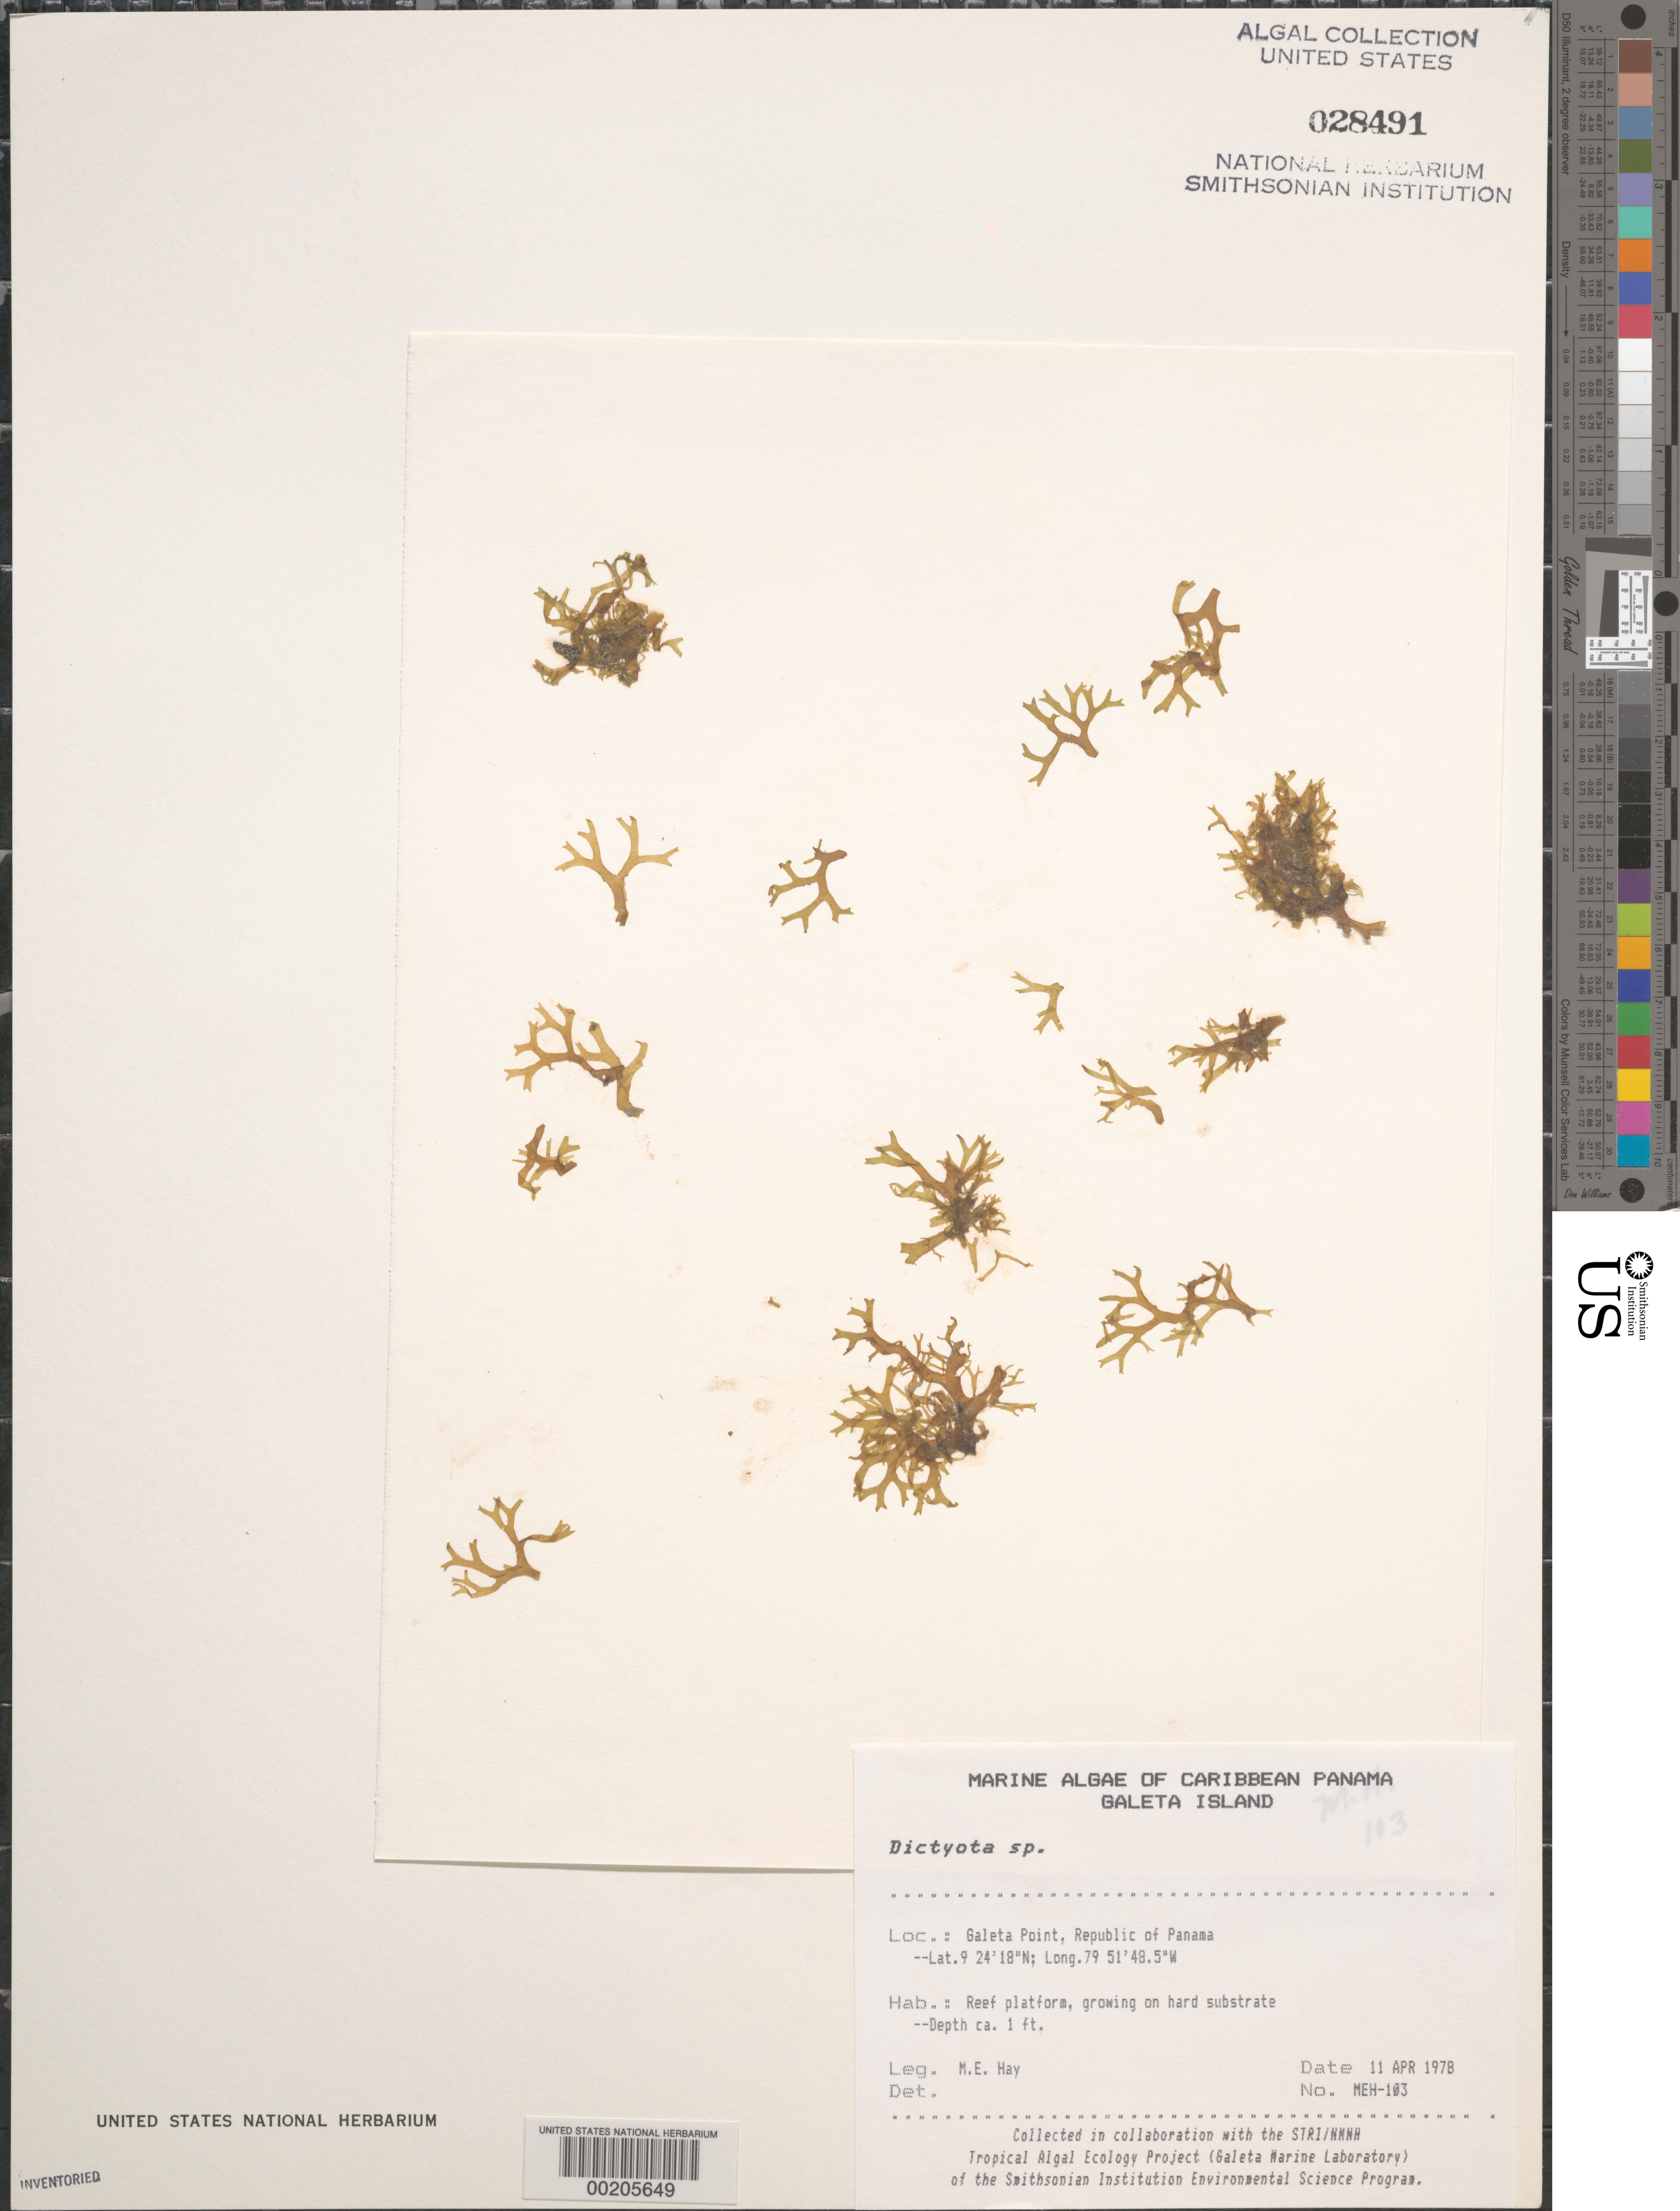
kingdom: Chromista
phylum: Ochrophyta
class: Phaeophyceae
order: Dictyotales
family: Dictyotaceae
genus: Dictyota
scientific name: Dictyota sp.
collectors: M. E. Hay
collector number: MEH-103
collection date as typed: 11 Apr 1978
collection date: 1978-04-11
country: Panama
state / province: Colón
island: Galeta Island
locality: Galeta Point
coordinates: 9 24' 18" N, 79 51' 48.5" W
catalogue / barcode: US 28491